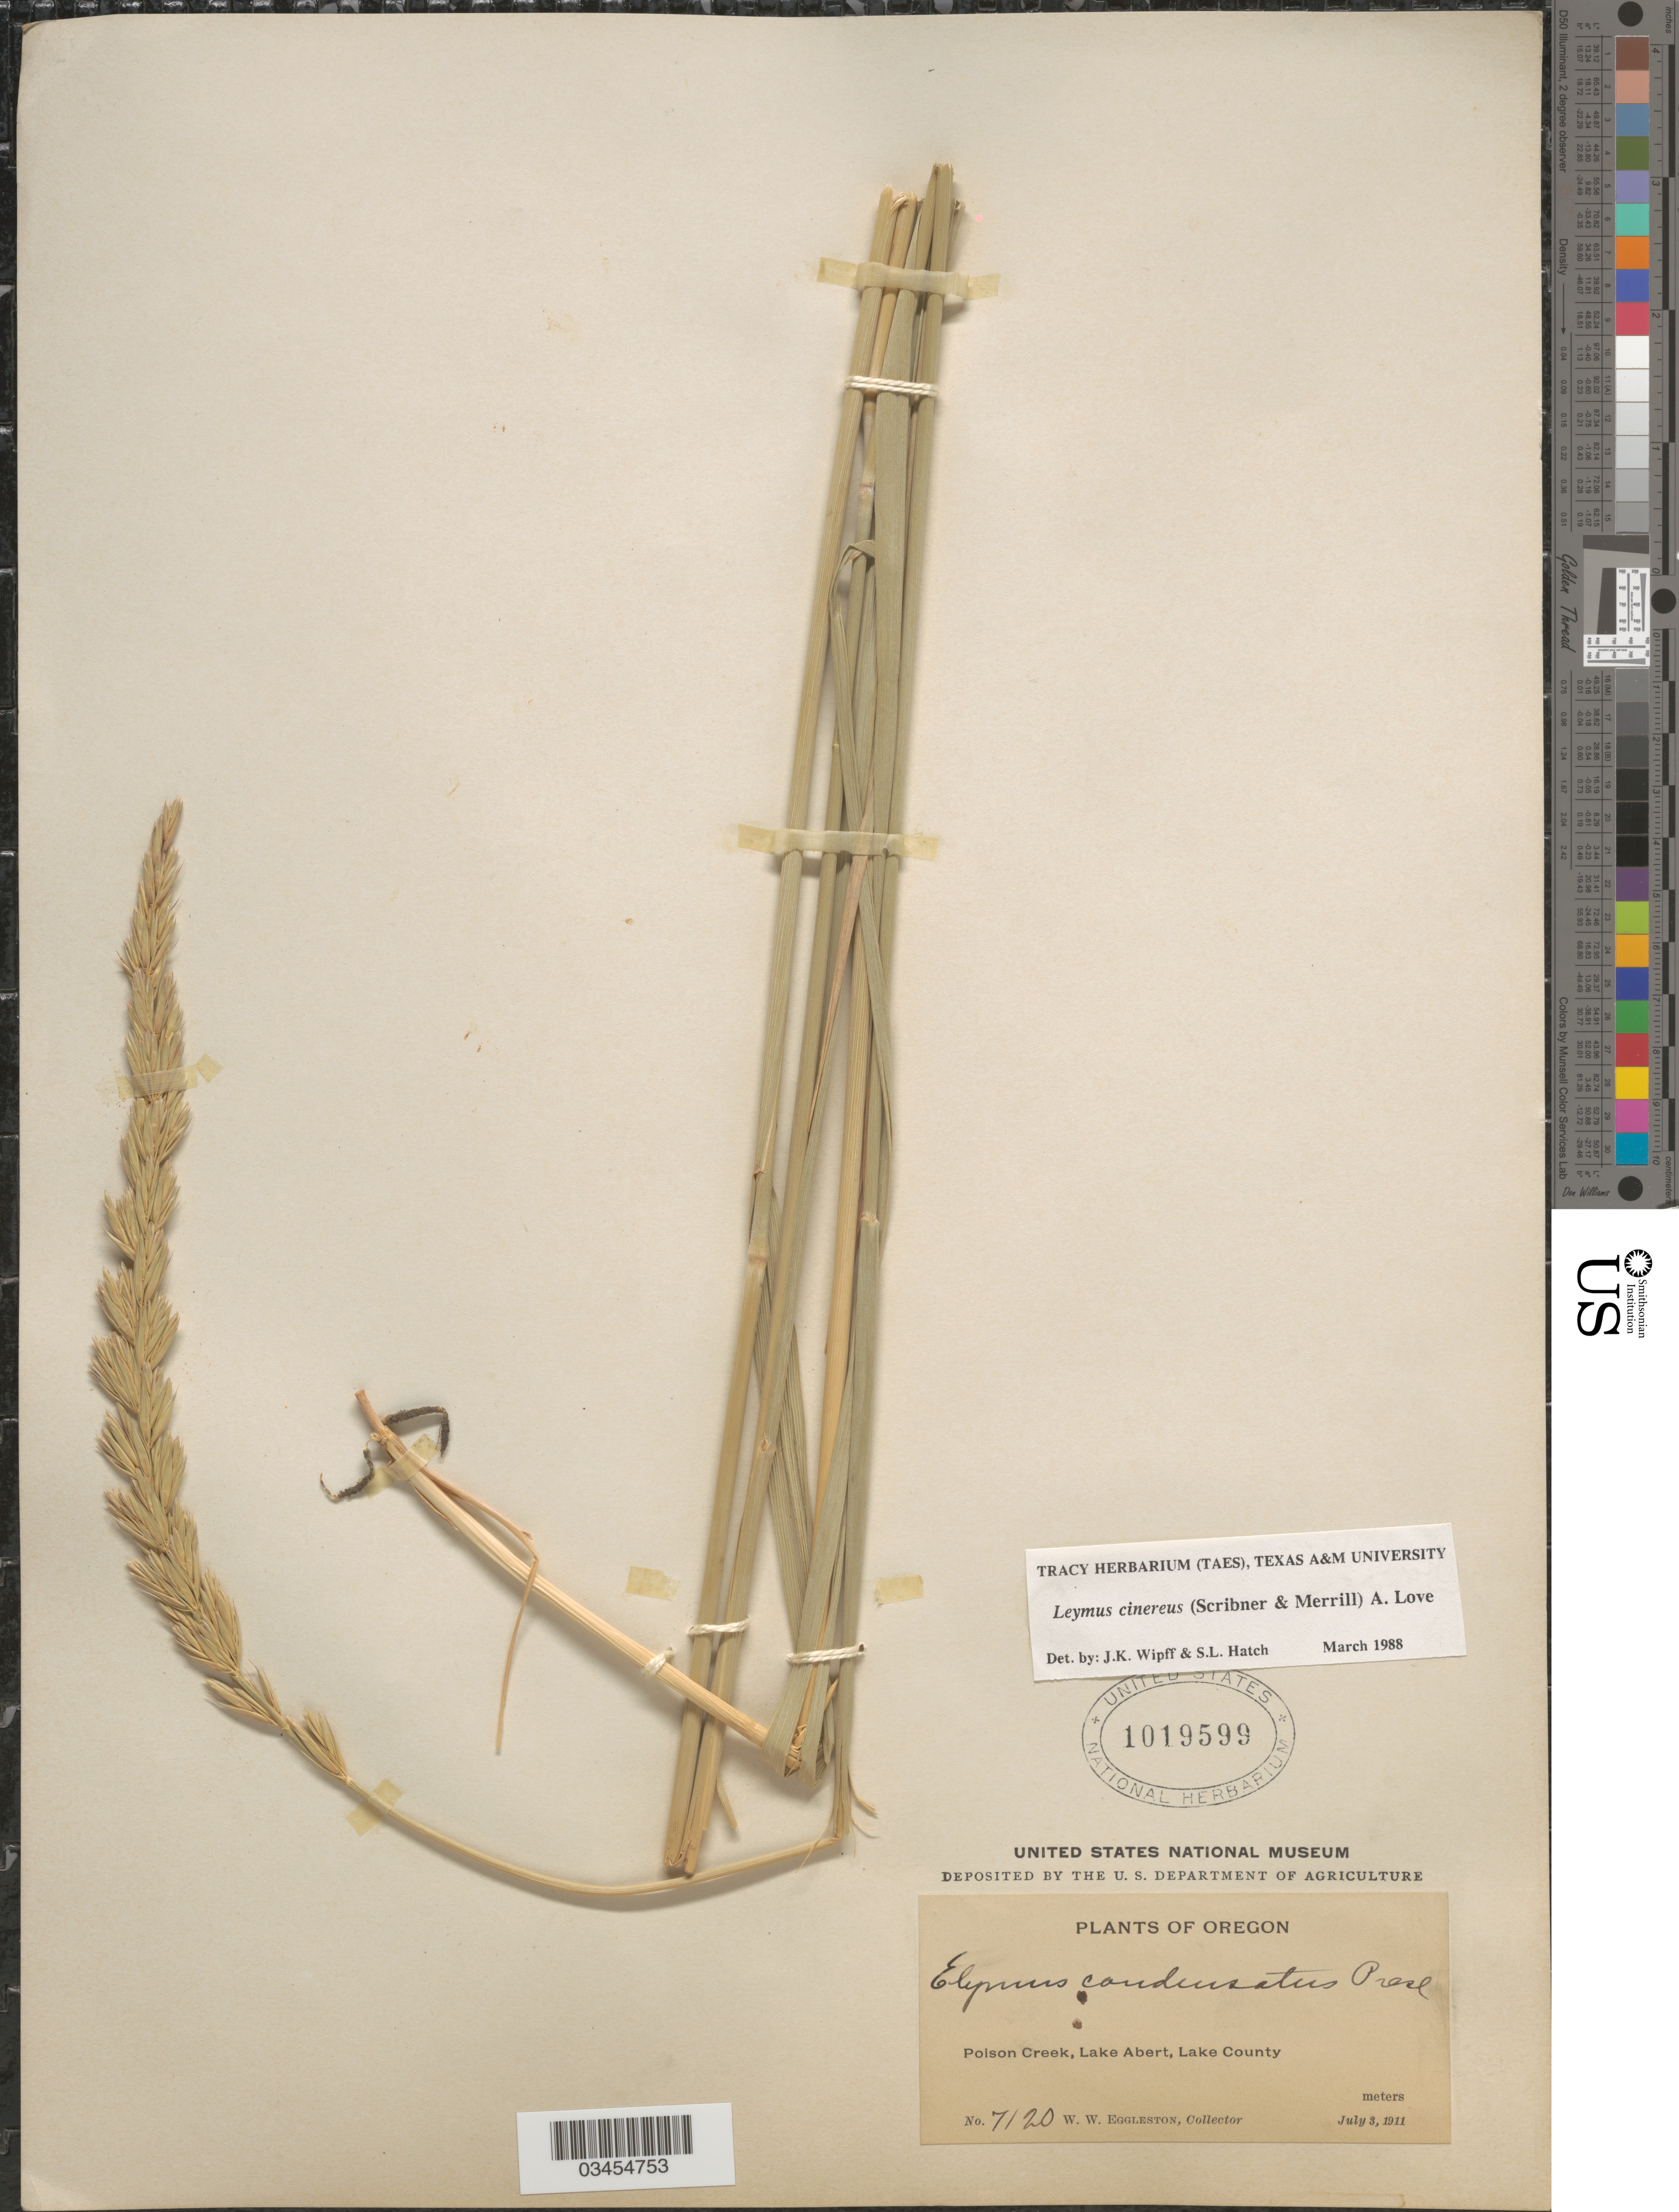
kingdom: Plantae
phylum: Tracheophyta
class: Liliopsida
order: Poales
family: Poaceae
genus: Leymus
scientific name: Leymus cinereus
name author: (Scribn. & Merr.) Á. Löve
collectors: W. W. Eggleston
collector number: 7120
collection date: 1911-07-03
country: United States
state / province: Oregon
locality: Poison Creek, Lake Albert, Lake County.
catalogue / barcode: US 1019599